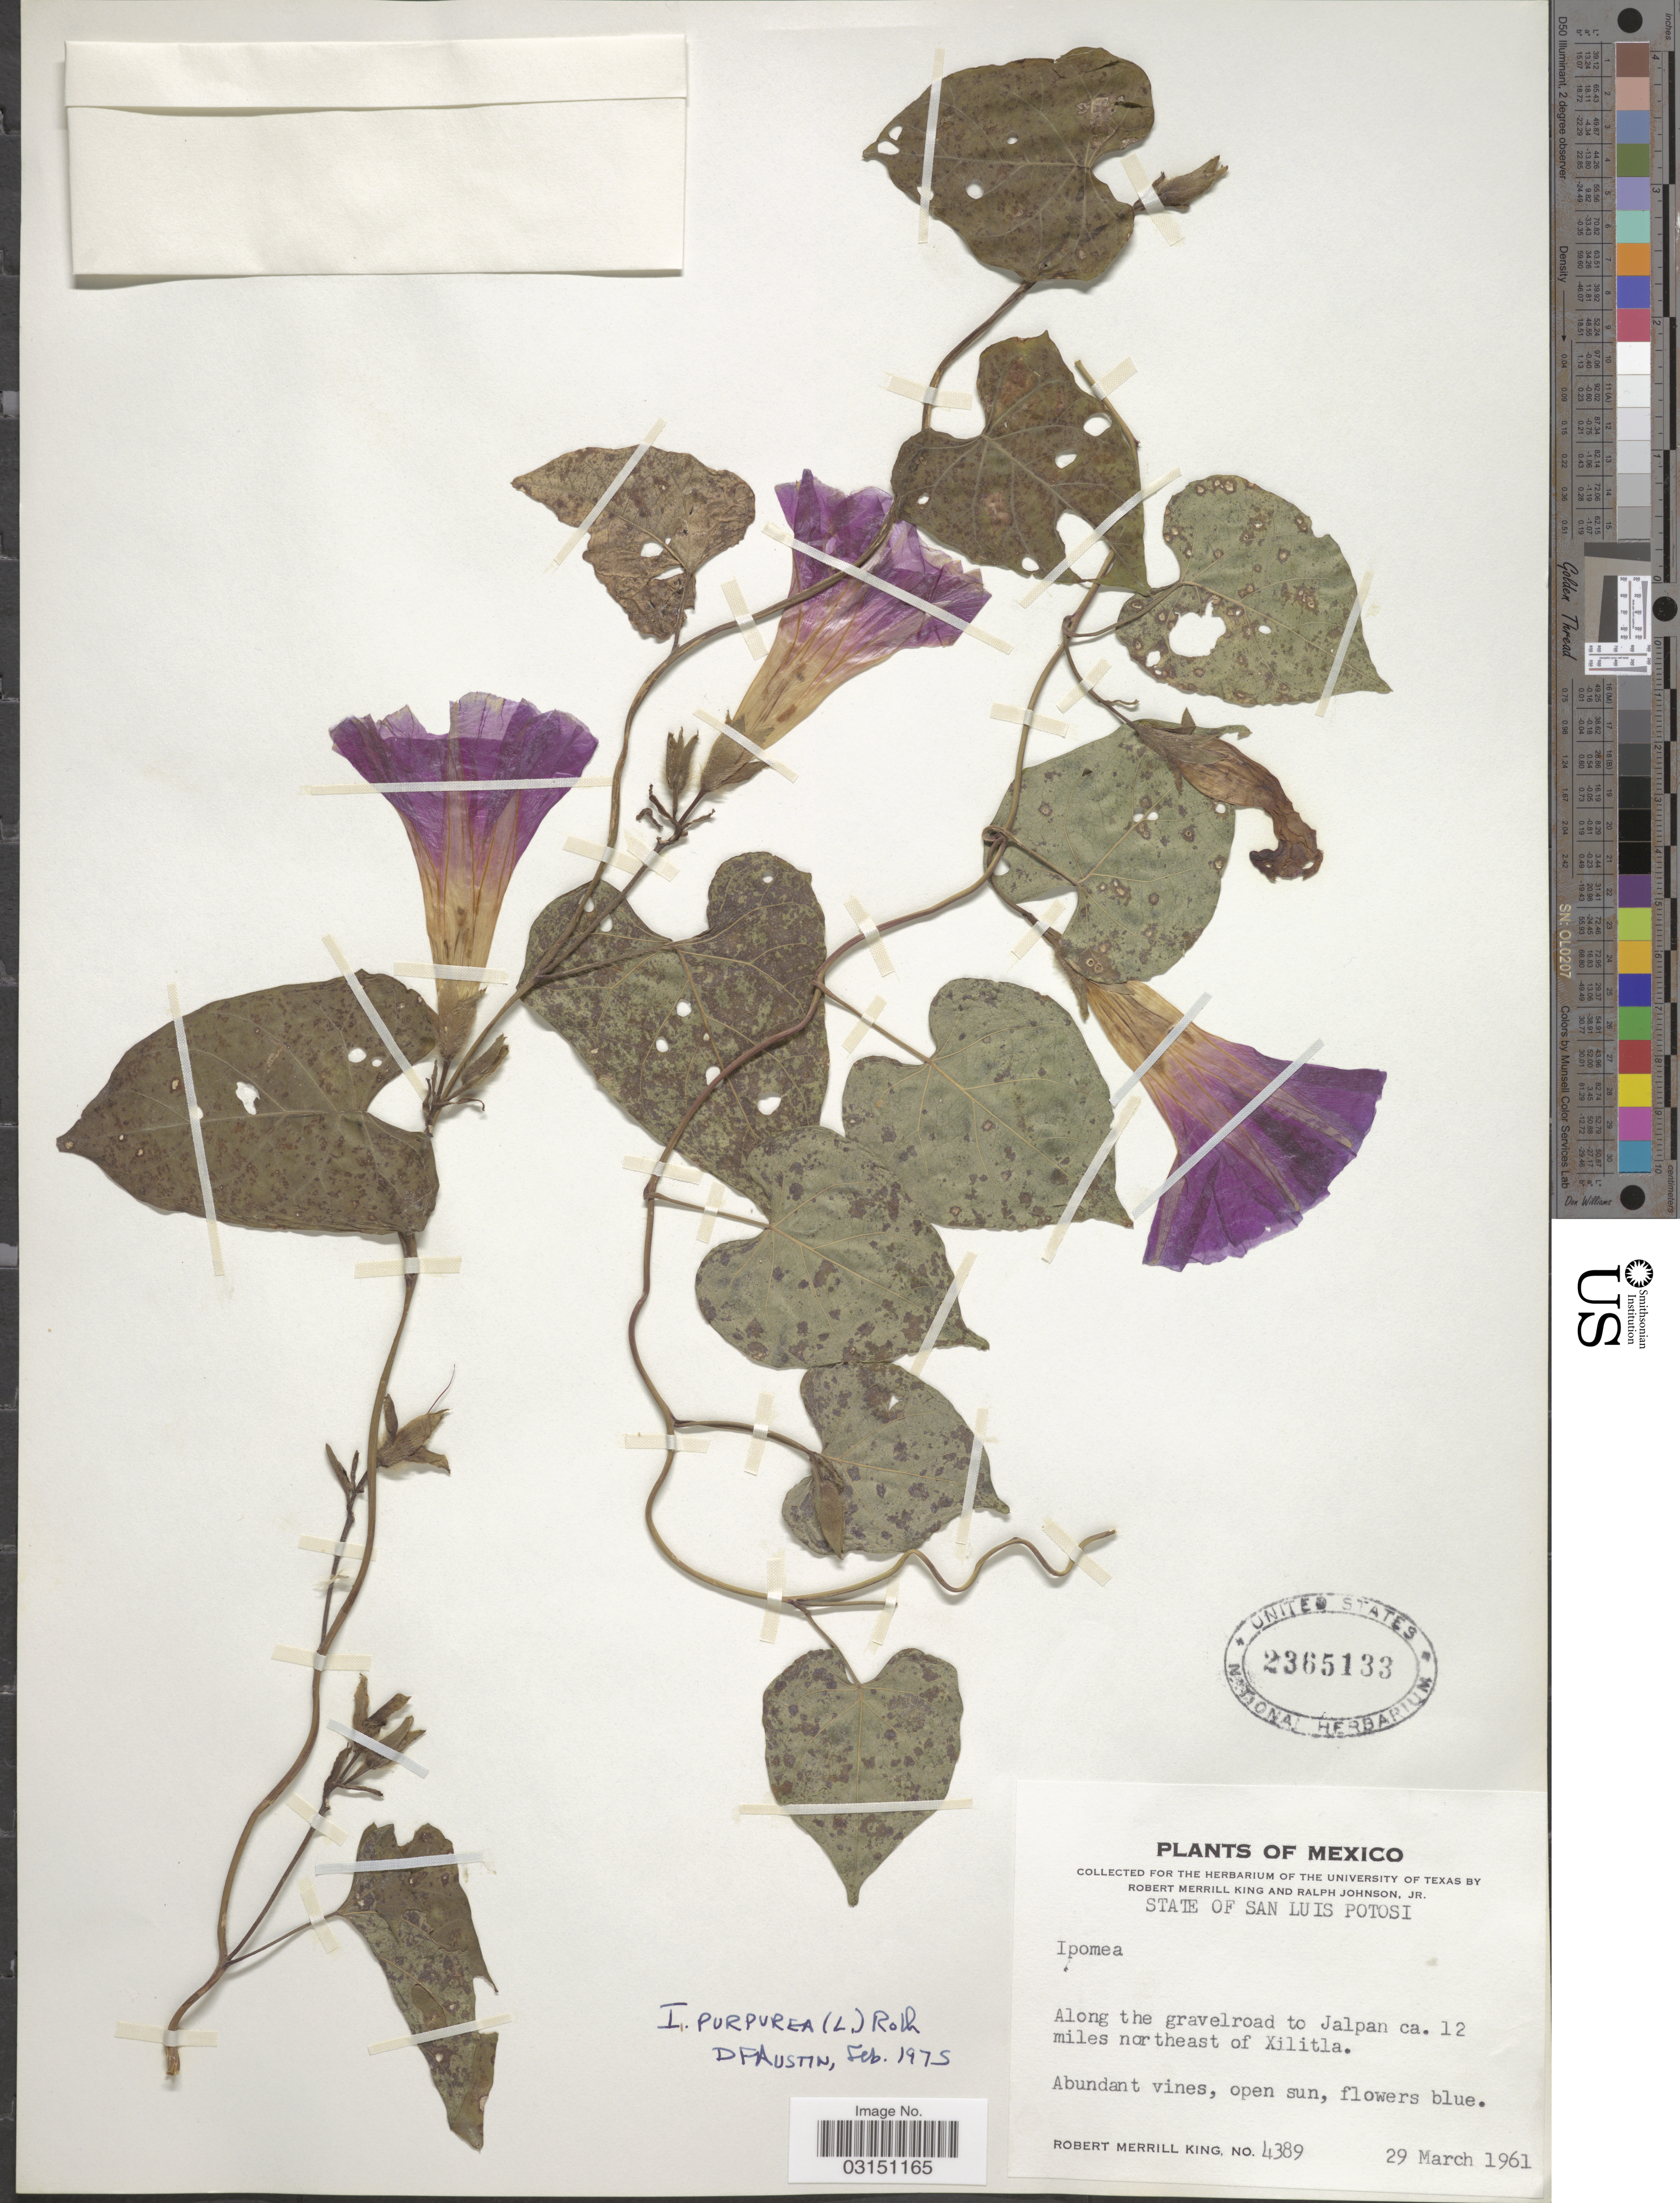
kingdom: Plantae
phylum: Tracheophyta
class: Magnoliopsida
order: Solanales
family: Convolvulaceae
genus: Ipomoea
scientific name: Ipomoea purpurea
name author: (L.) Roth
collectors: R. M. King & R. Johnson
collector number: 4389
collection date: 1961-03-29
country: Mexico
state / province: San Luis Potosí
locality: Along the gravelroad to Jalpan ca. 12 miles northeast of Xilitla.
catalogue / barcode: US 2365133